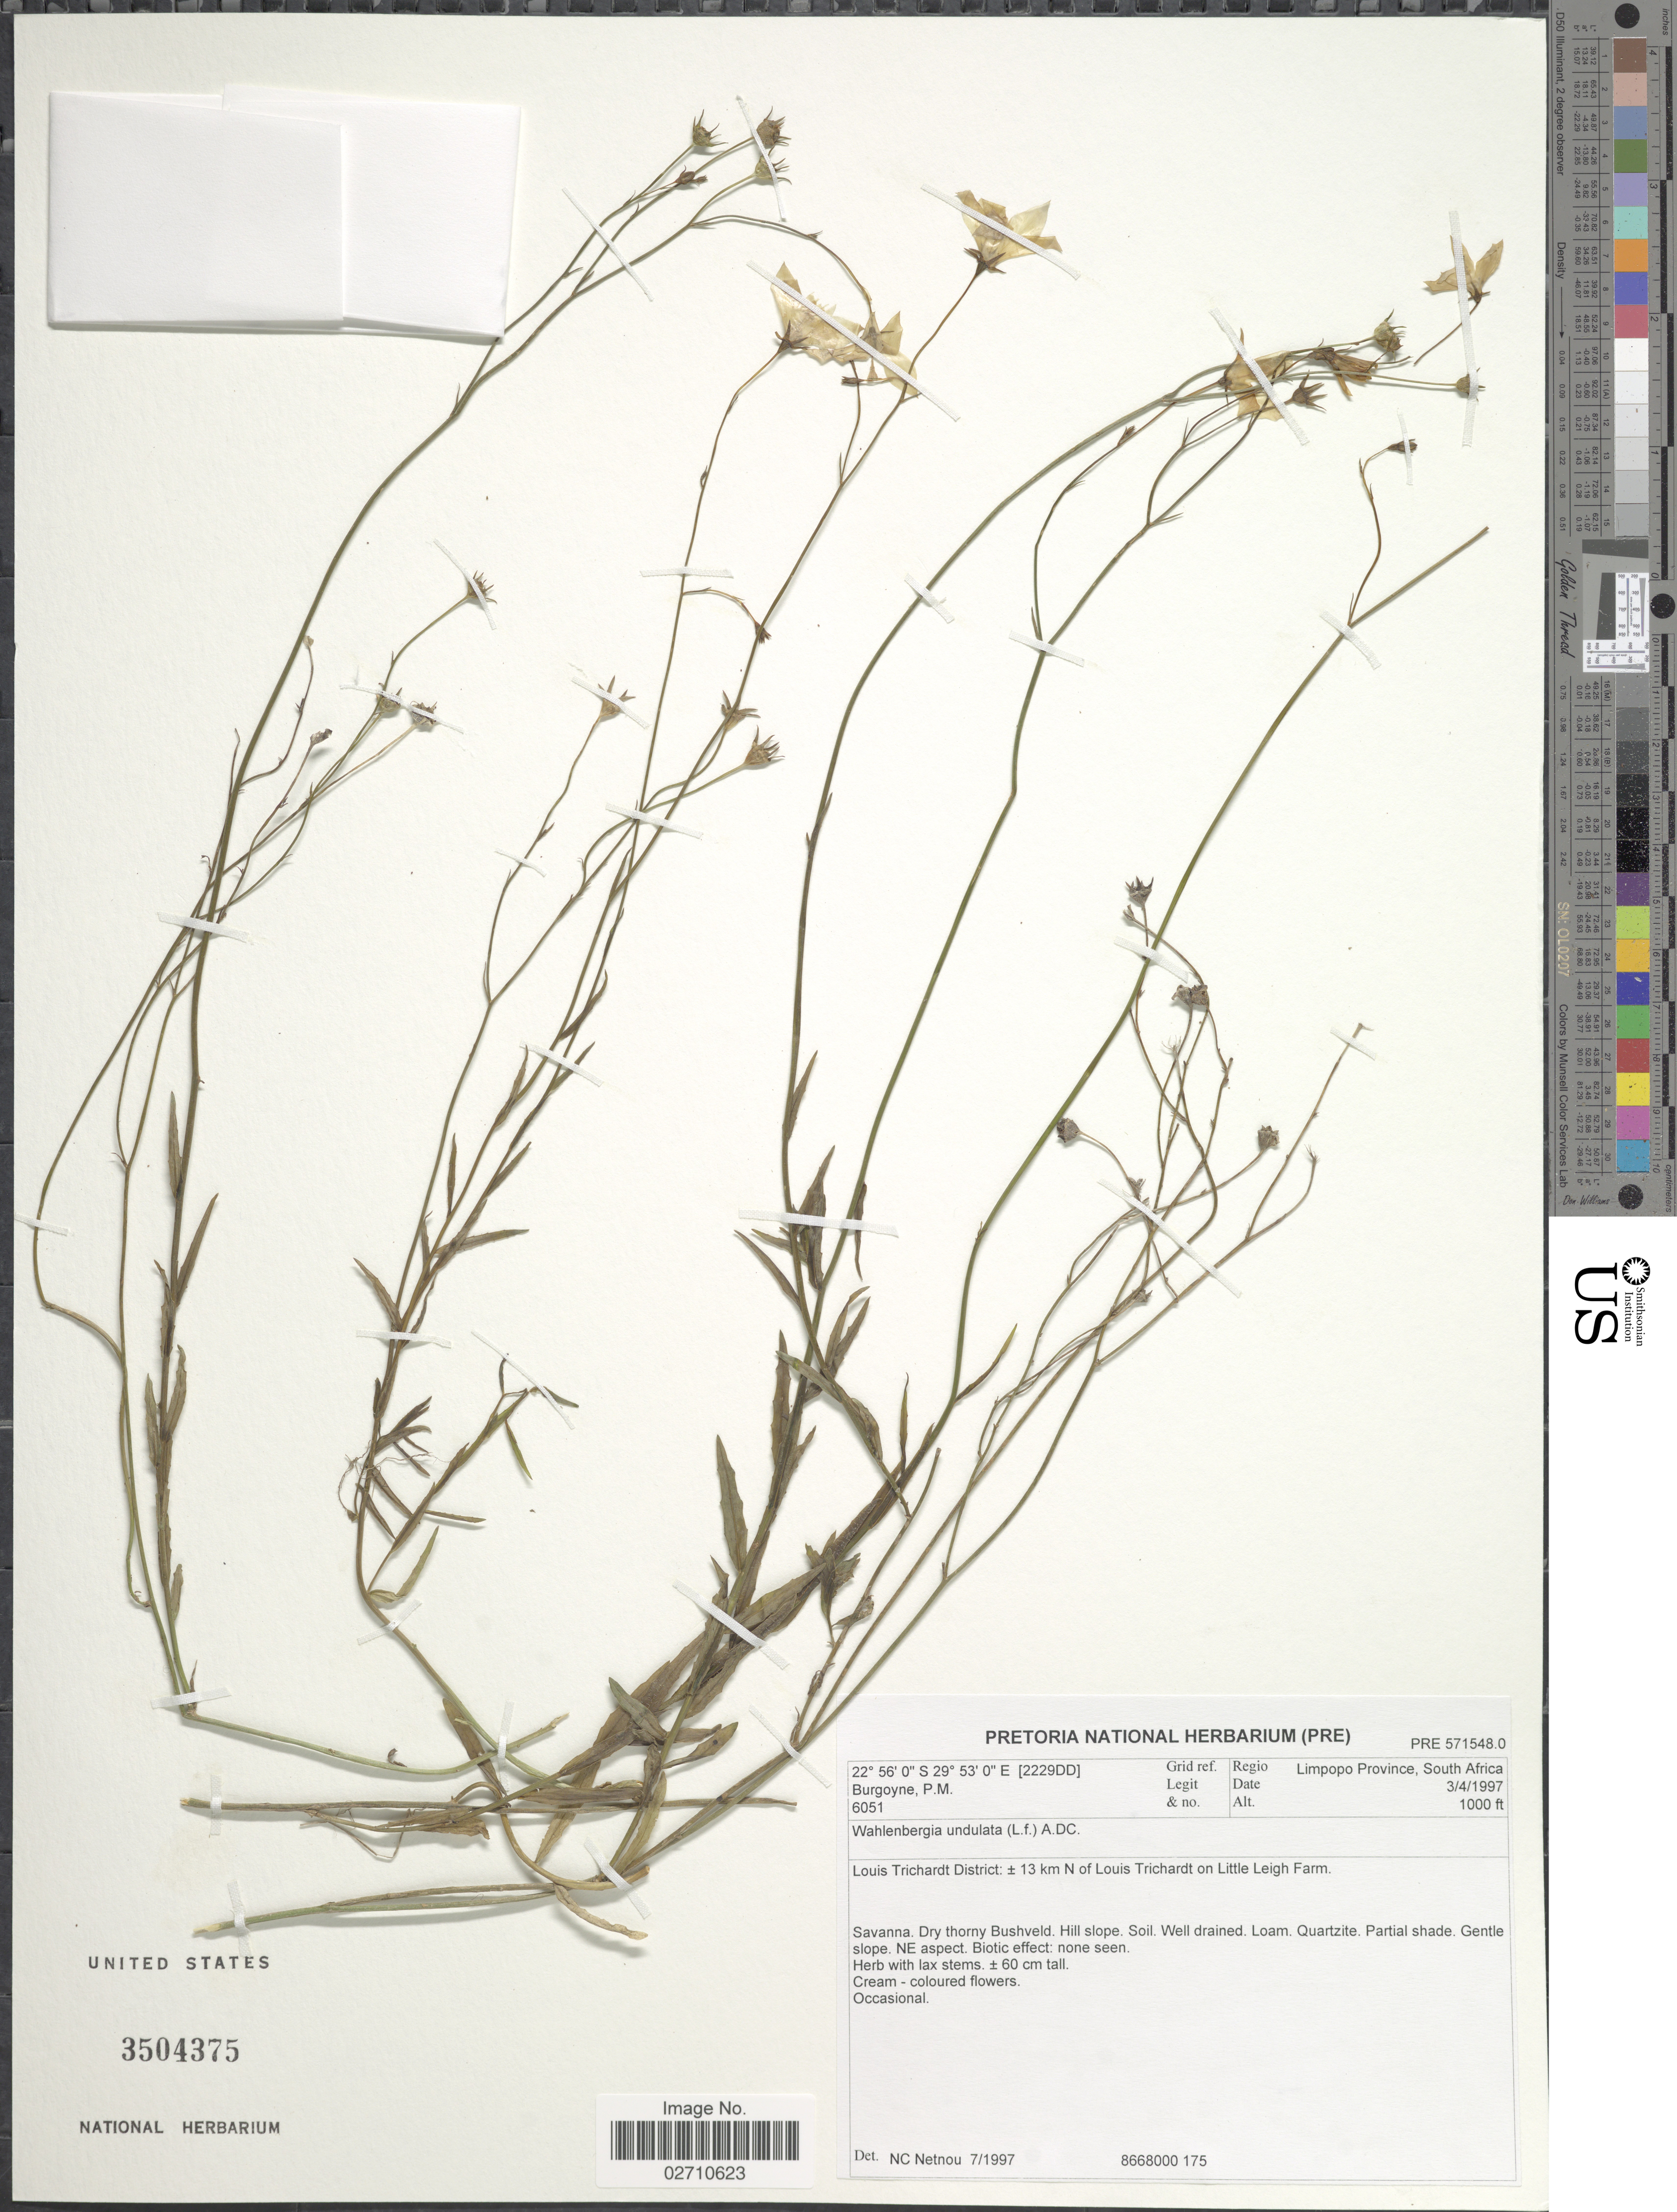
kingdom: Plantae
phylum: Tracheophyta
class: Magnoliopsida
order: Asterales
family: Campanulaceae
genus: Wahlenbergia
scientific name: Wahlenbergia undulata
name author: (L. f.) A. DC.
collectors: P. M. Burgoyne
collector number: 6051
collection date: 1997-04-03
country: South Africa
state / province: Limpopo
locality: Louis Trichardt District ± 13 km N of Louis Trichardt on Little Leigh Farm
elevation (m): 305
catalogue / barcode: US 3504375